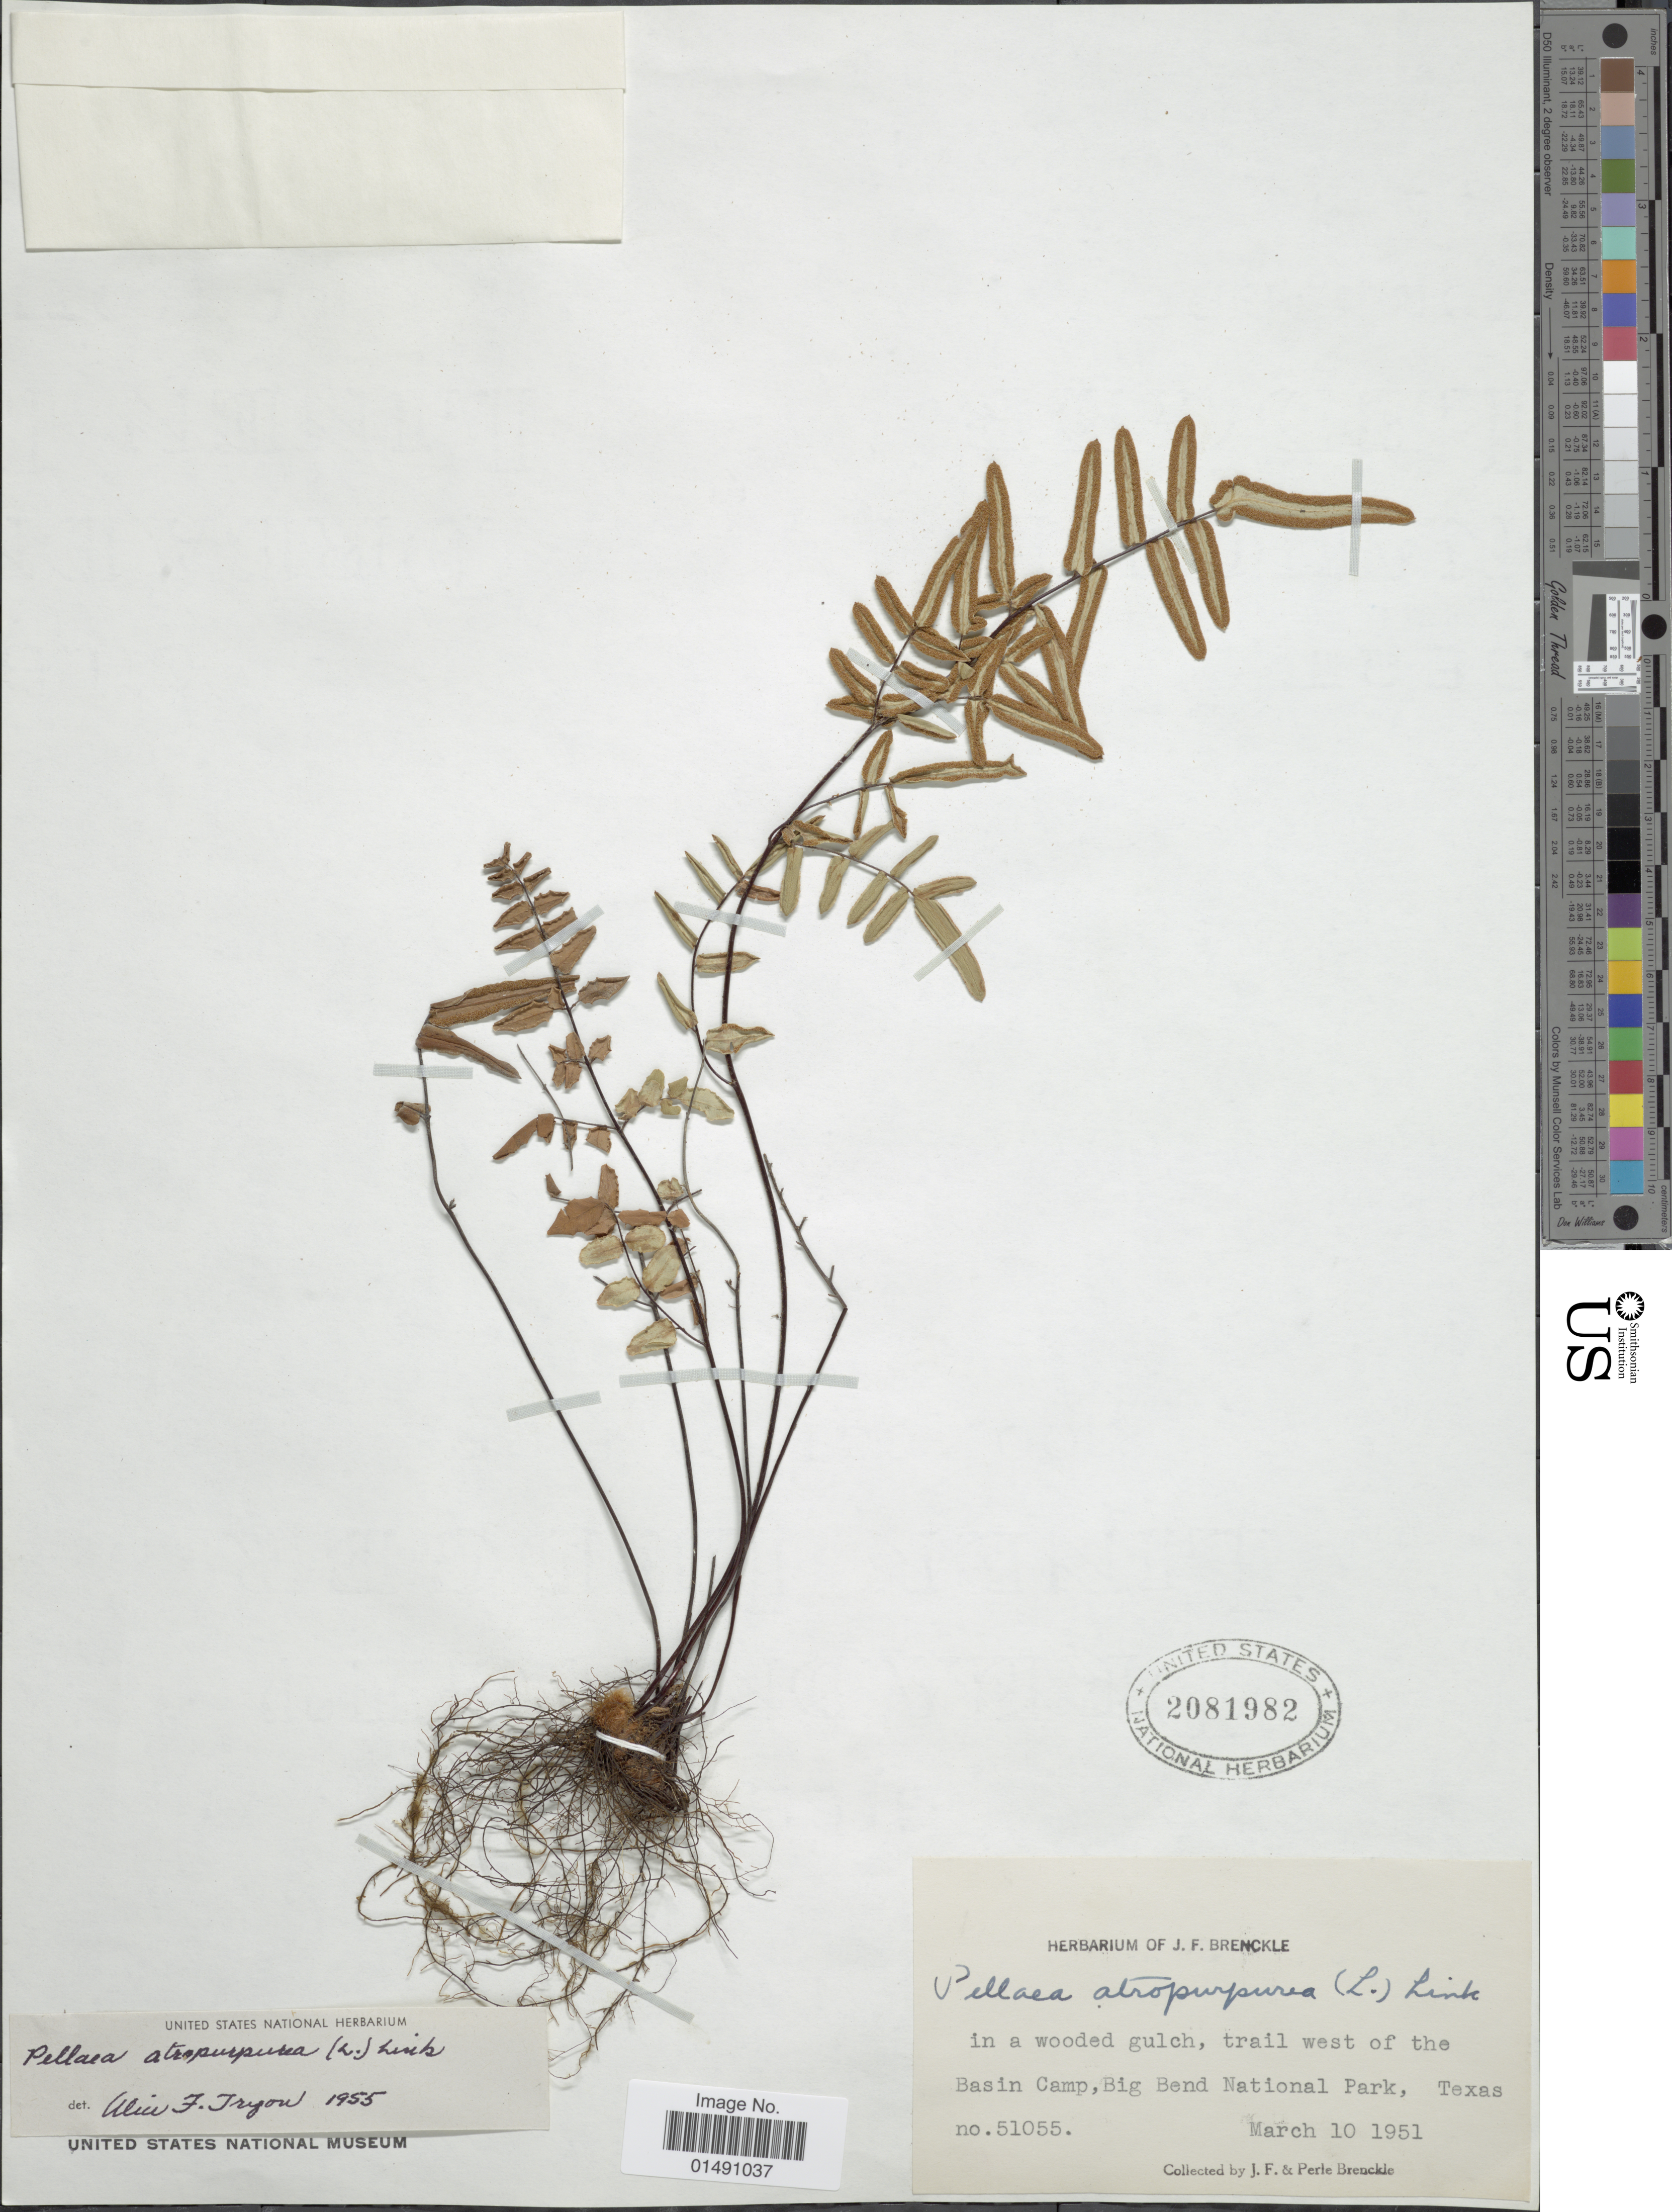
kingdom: Plantae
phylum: Tracheophyta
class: Polypodiopsida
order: Polypodiales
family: Pteridaceae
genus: Pellaea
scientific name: Pellaea atropurpurea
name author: (L.) Link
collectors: J. Brenckle & P. Brenckle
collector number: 51055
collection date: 1951-03-10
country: United States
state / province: Texas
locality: In a wooded gulch, trail west of the Basin Camp, Big Bend National Park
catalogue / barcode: US 2081982